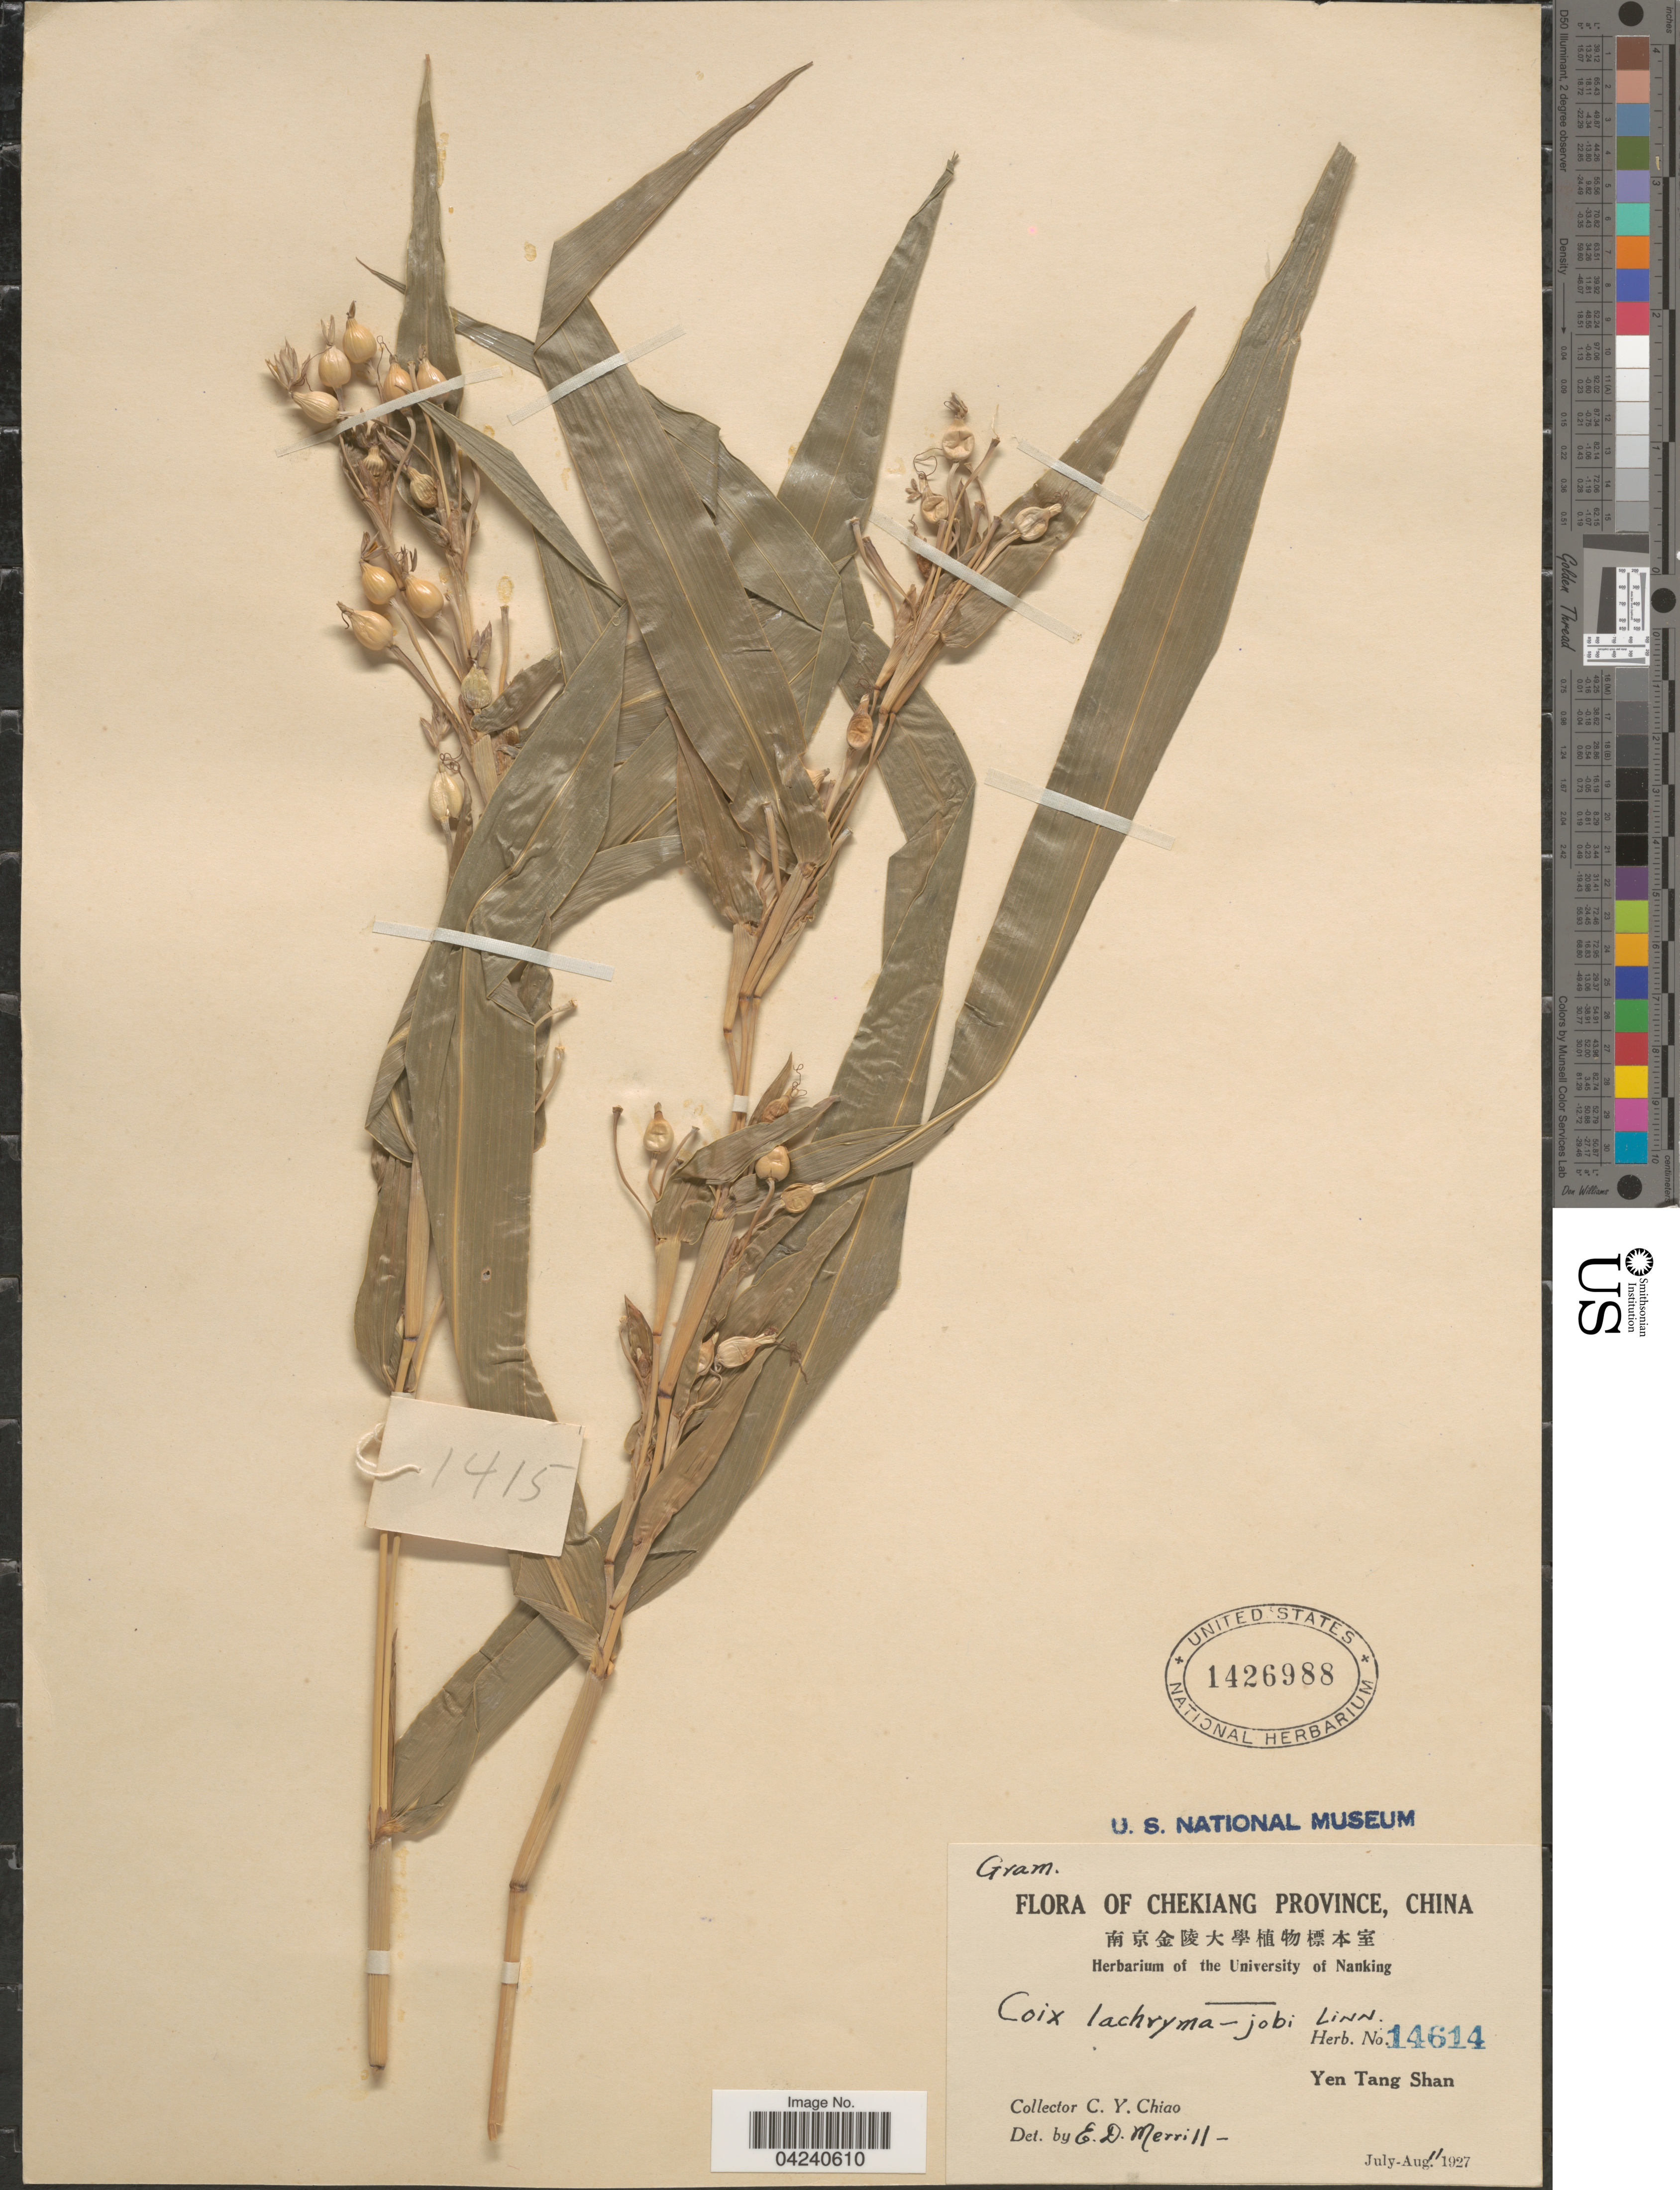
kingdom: Plantae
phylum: Tracheophyta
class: Liliopsida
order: Poales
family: Poaceae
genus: Coix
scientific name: Coix lacryma-jobi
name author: L.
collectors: C. Y. Chiao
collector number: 14614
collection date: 1927-08-11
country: China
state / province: Zhejiang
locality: Chekiang Province. Yen Tang Shan.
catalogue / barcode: US 1426988